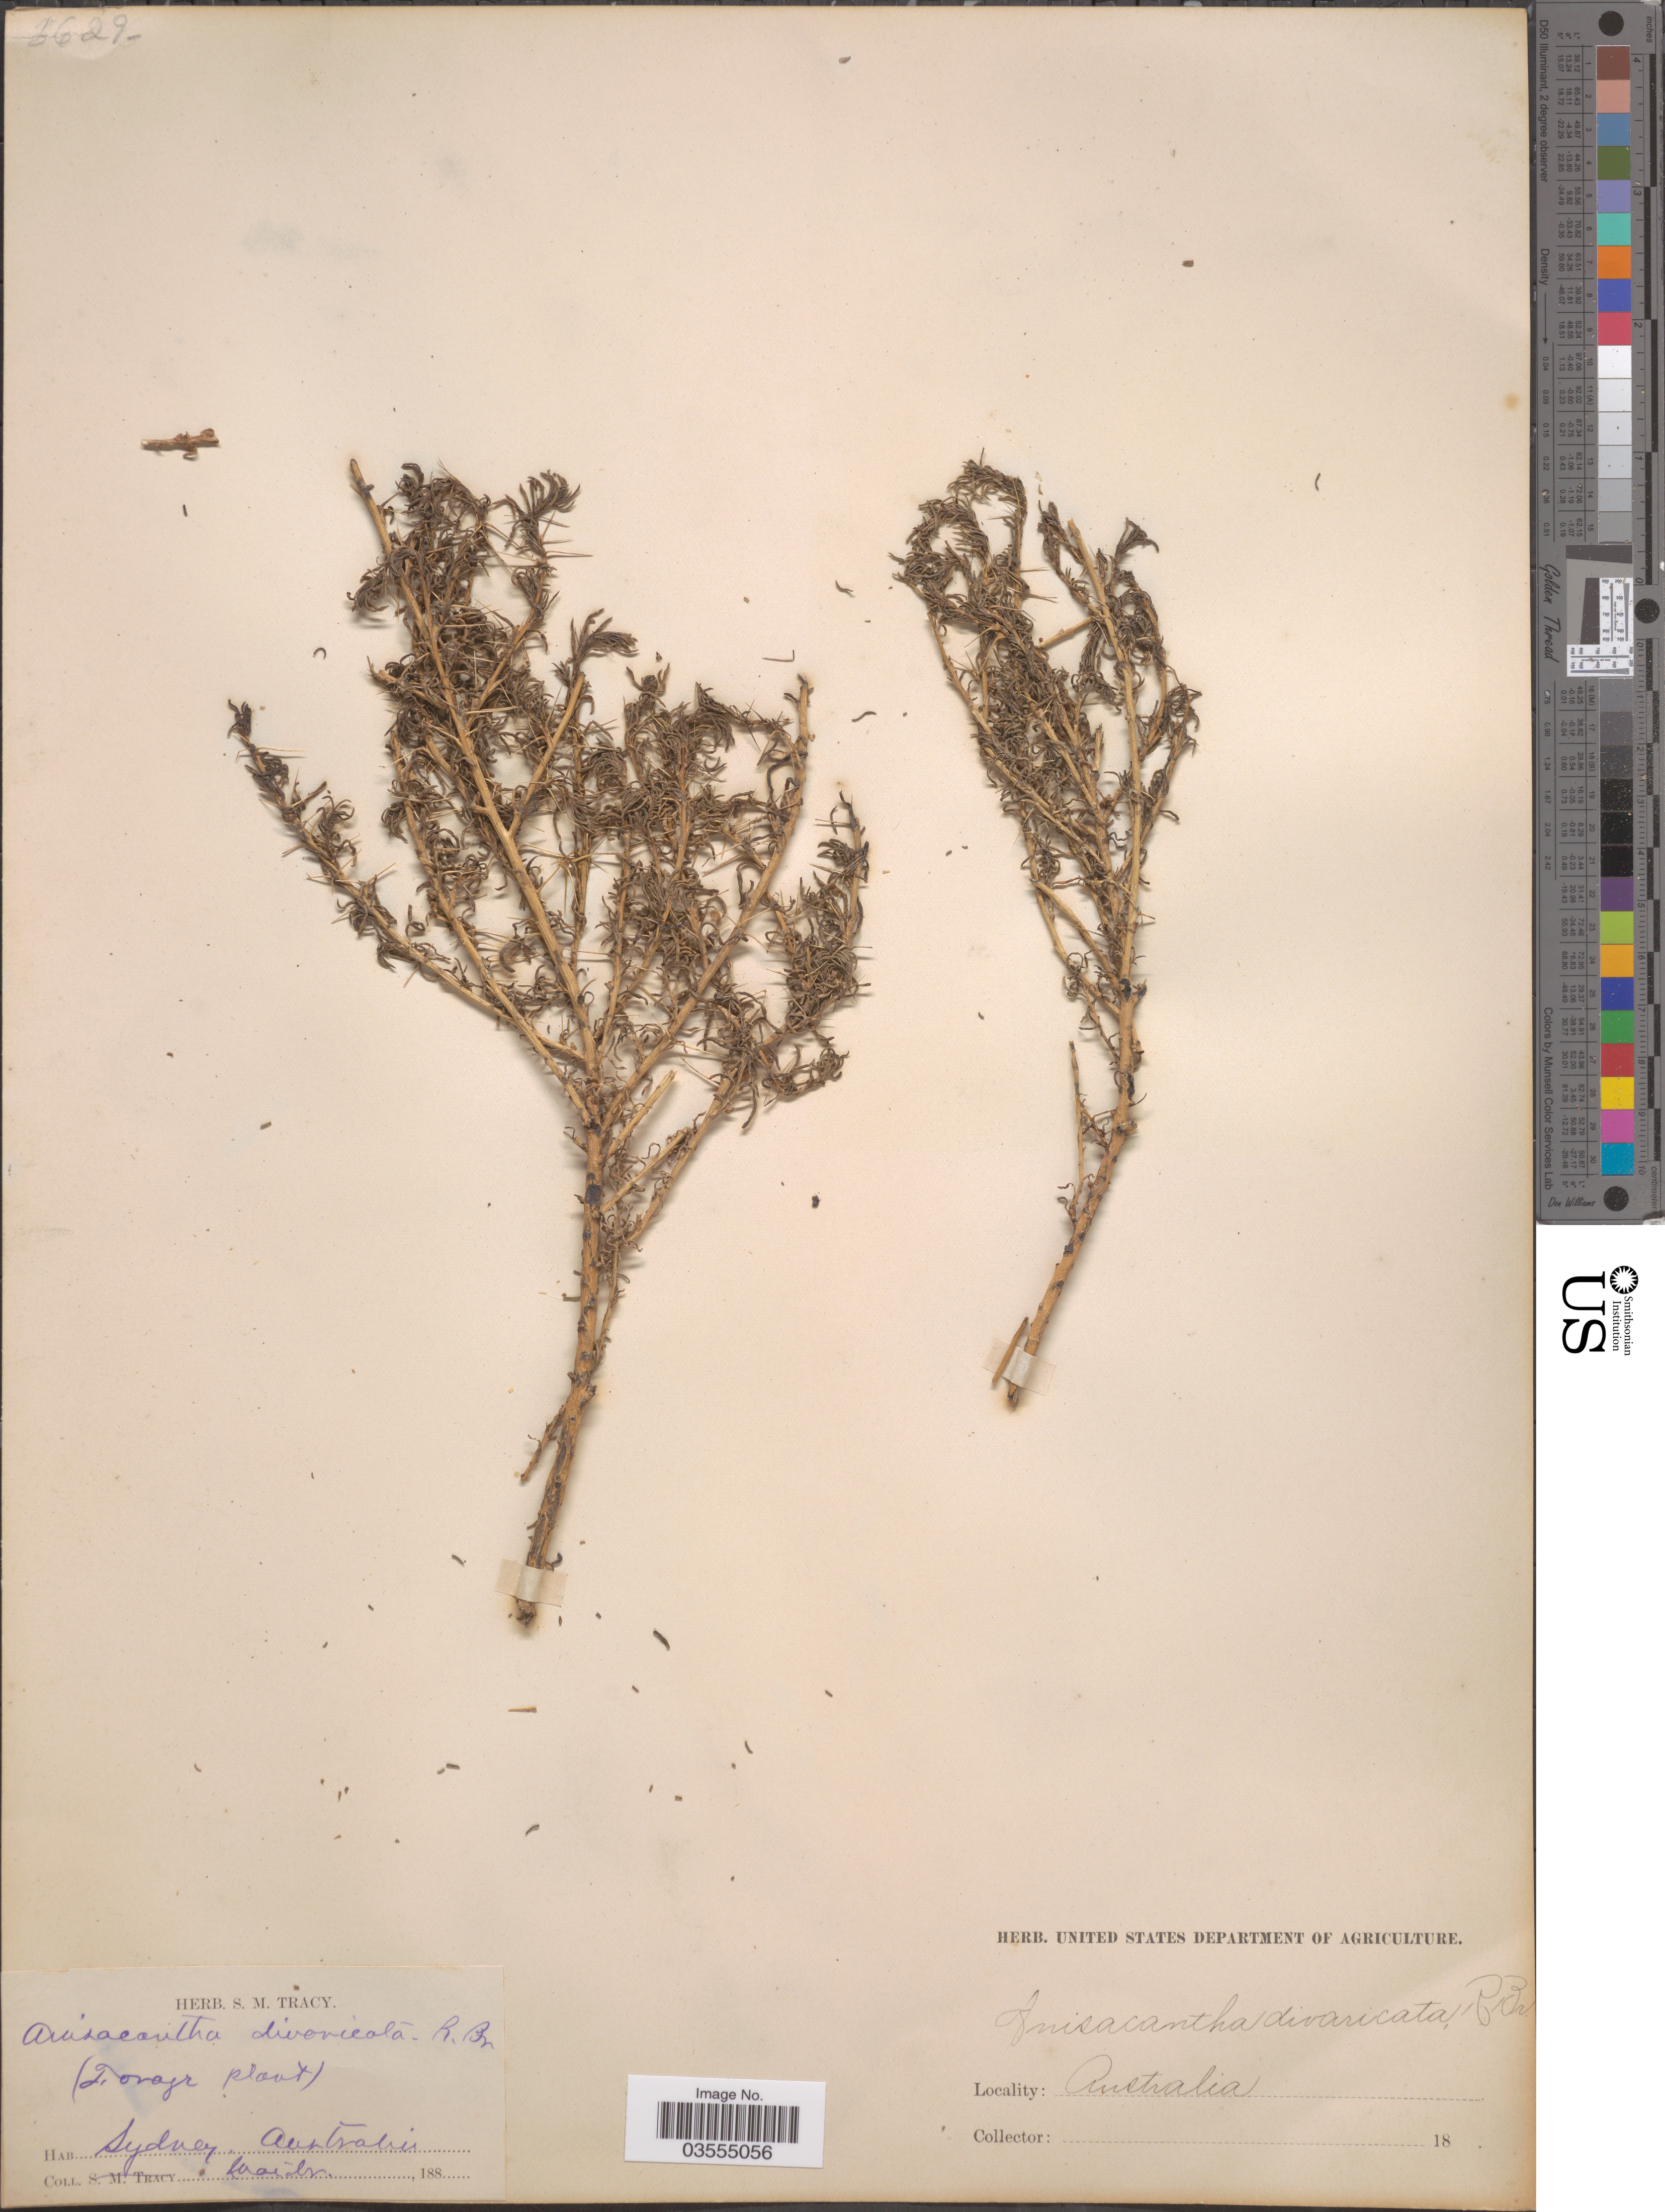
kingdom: Plantae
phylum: Tracheophyta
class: Magnoliopsida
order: Caryophyllales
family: Amaranthaceae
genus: Sclerolaena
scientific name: Sclerolaena divaricata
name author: (R. Br.) Sm.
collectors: Maiden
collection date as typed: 188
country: Australia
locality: Sydney.